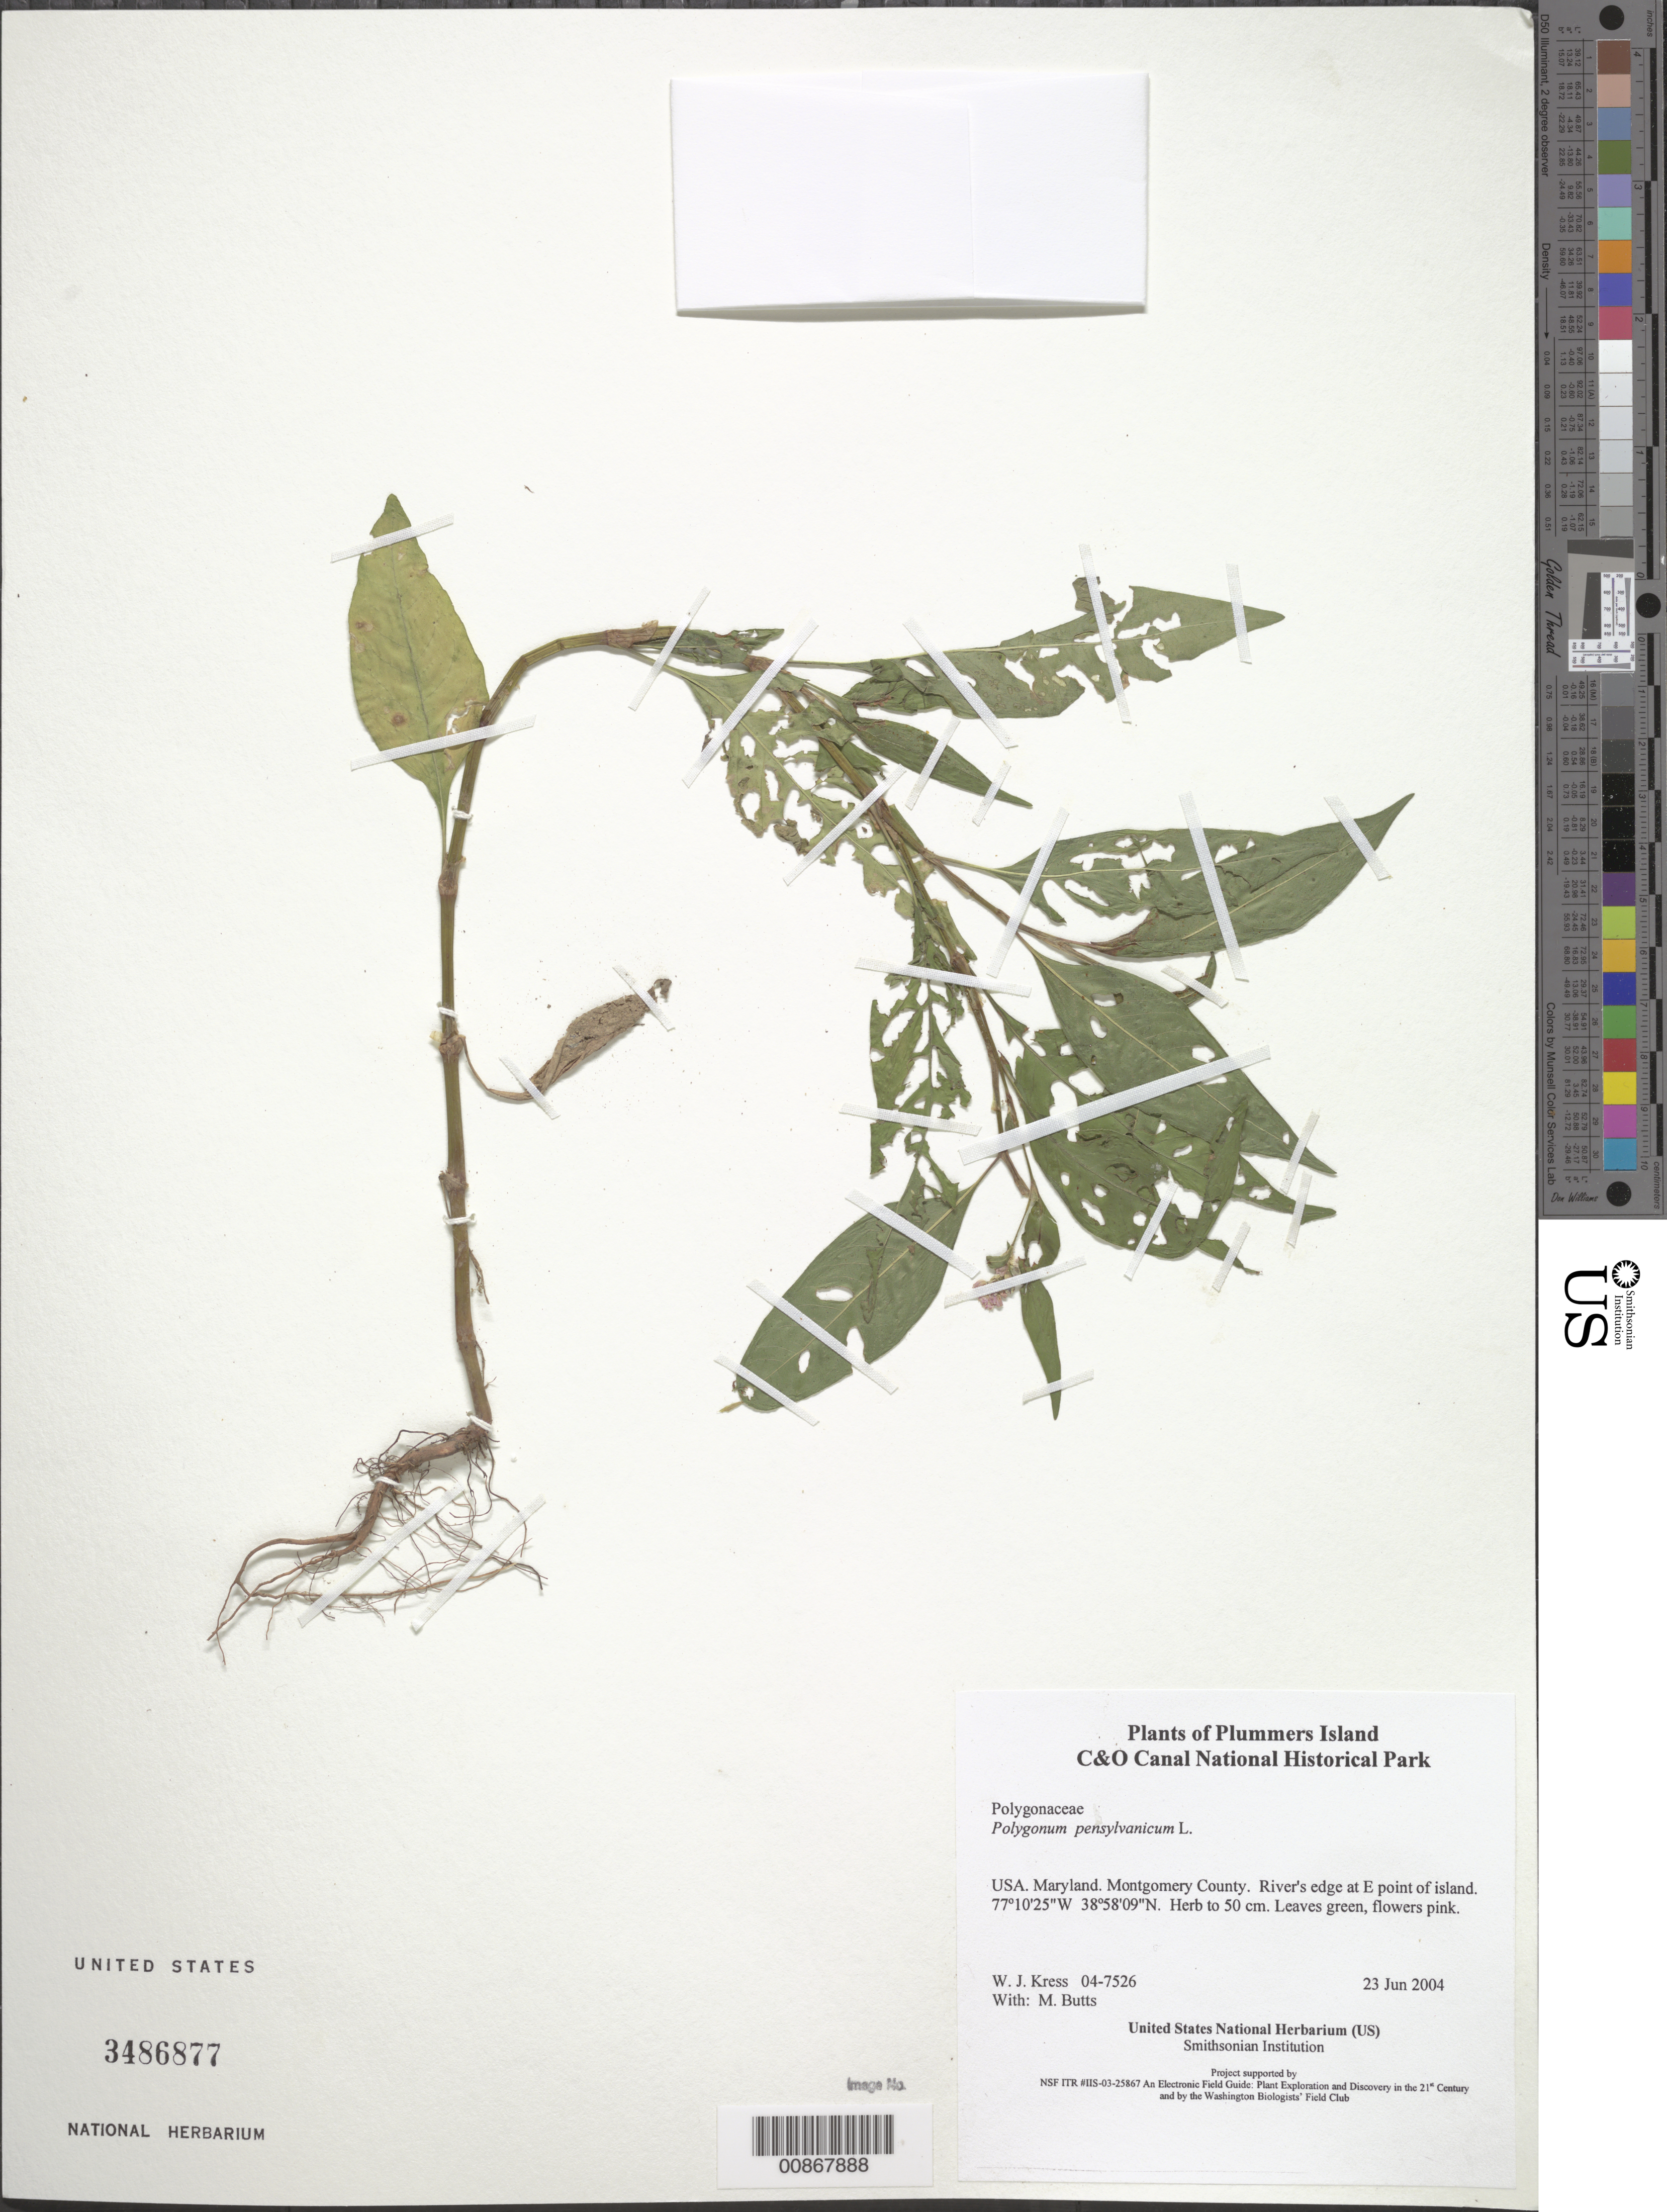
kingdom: Plantae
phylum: Tracheophyta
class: Magnoliopsida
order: Caryophyllales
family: Polygonaceae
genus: Persicaria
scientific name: Persicaria pensylvanica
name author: (L.) M. Gómez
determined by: Atha, D. E.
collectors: W. J. Kress & M. B. Butts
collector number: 04-7526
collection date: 2004-06-23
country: United States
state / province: Maryland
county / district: Montgomery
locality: Chesapeake and Ohio Canal National Historical Park, Plummers Island, river's edge at E point of island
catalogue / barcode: US 3486877